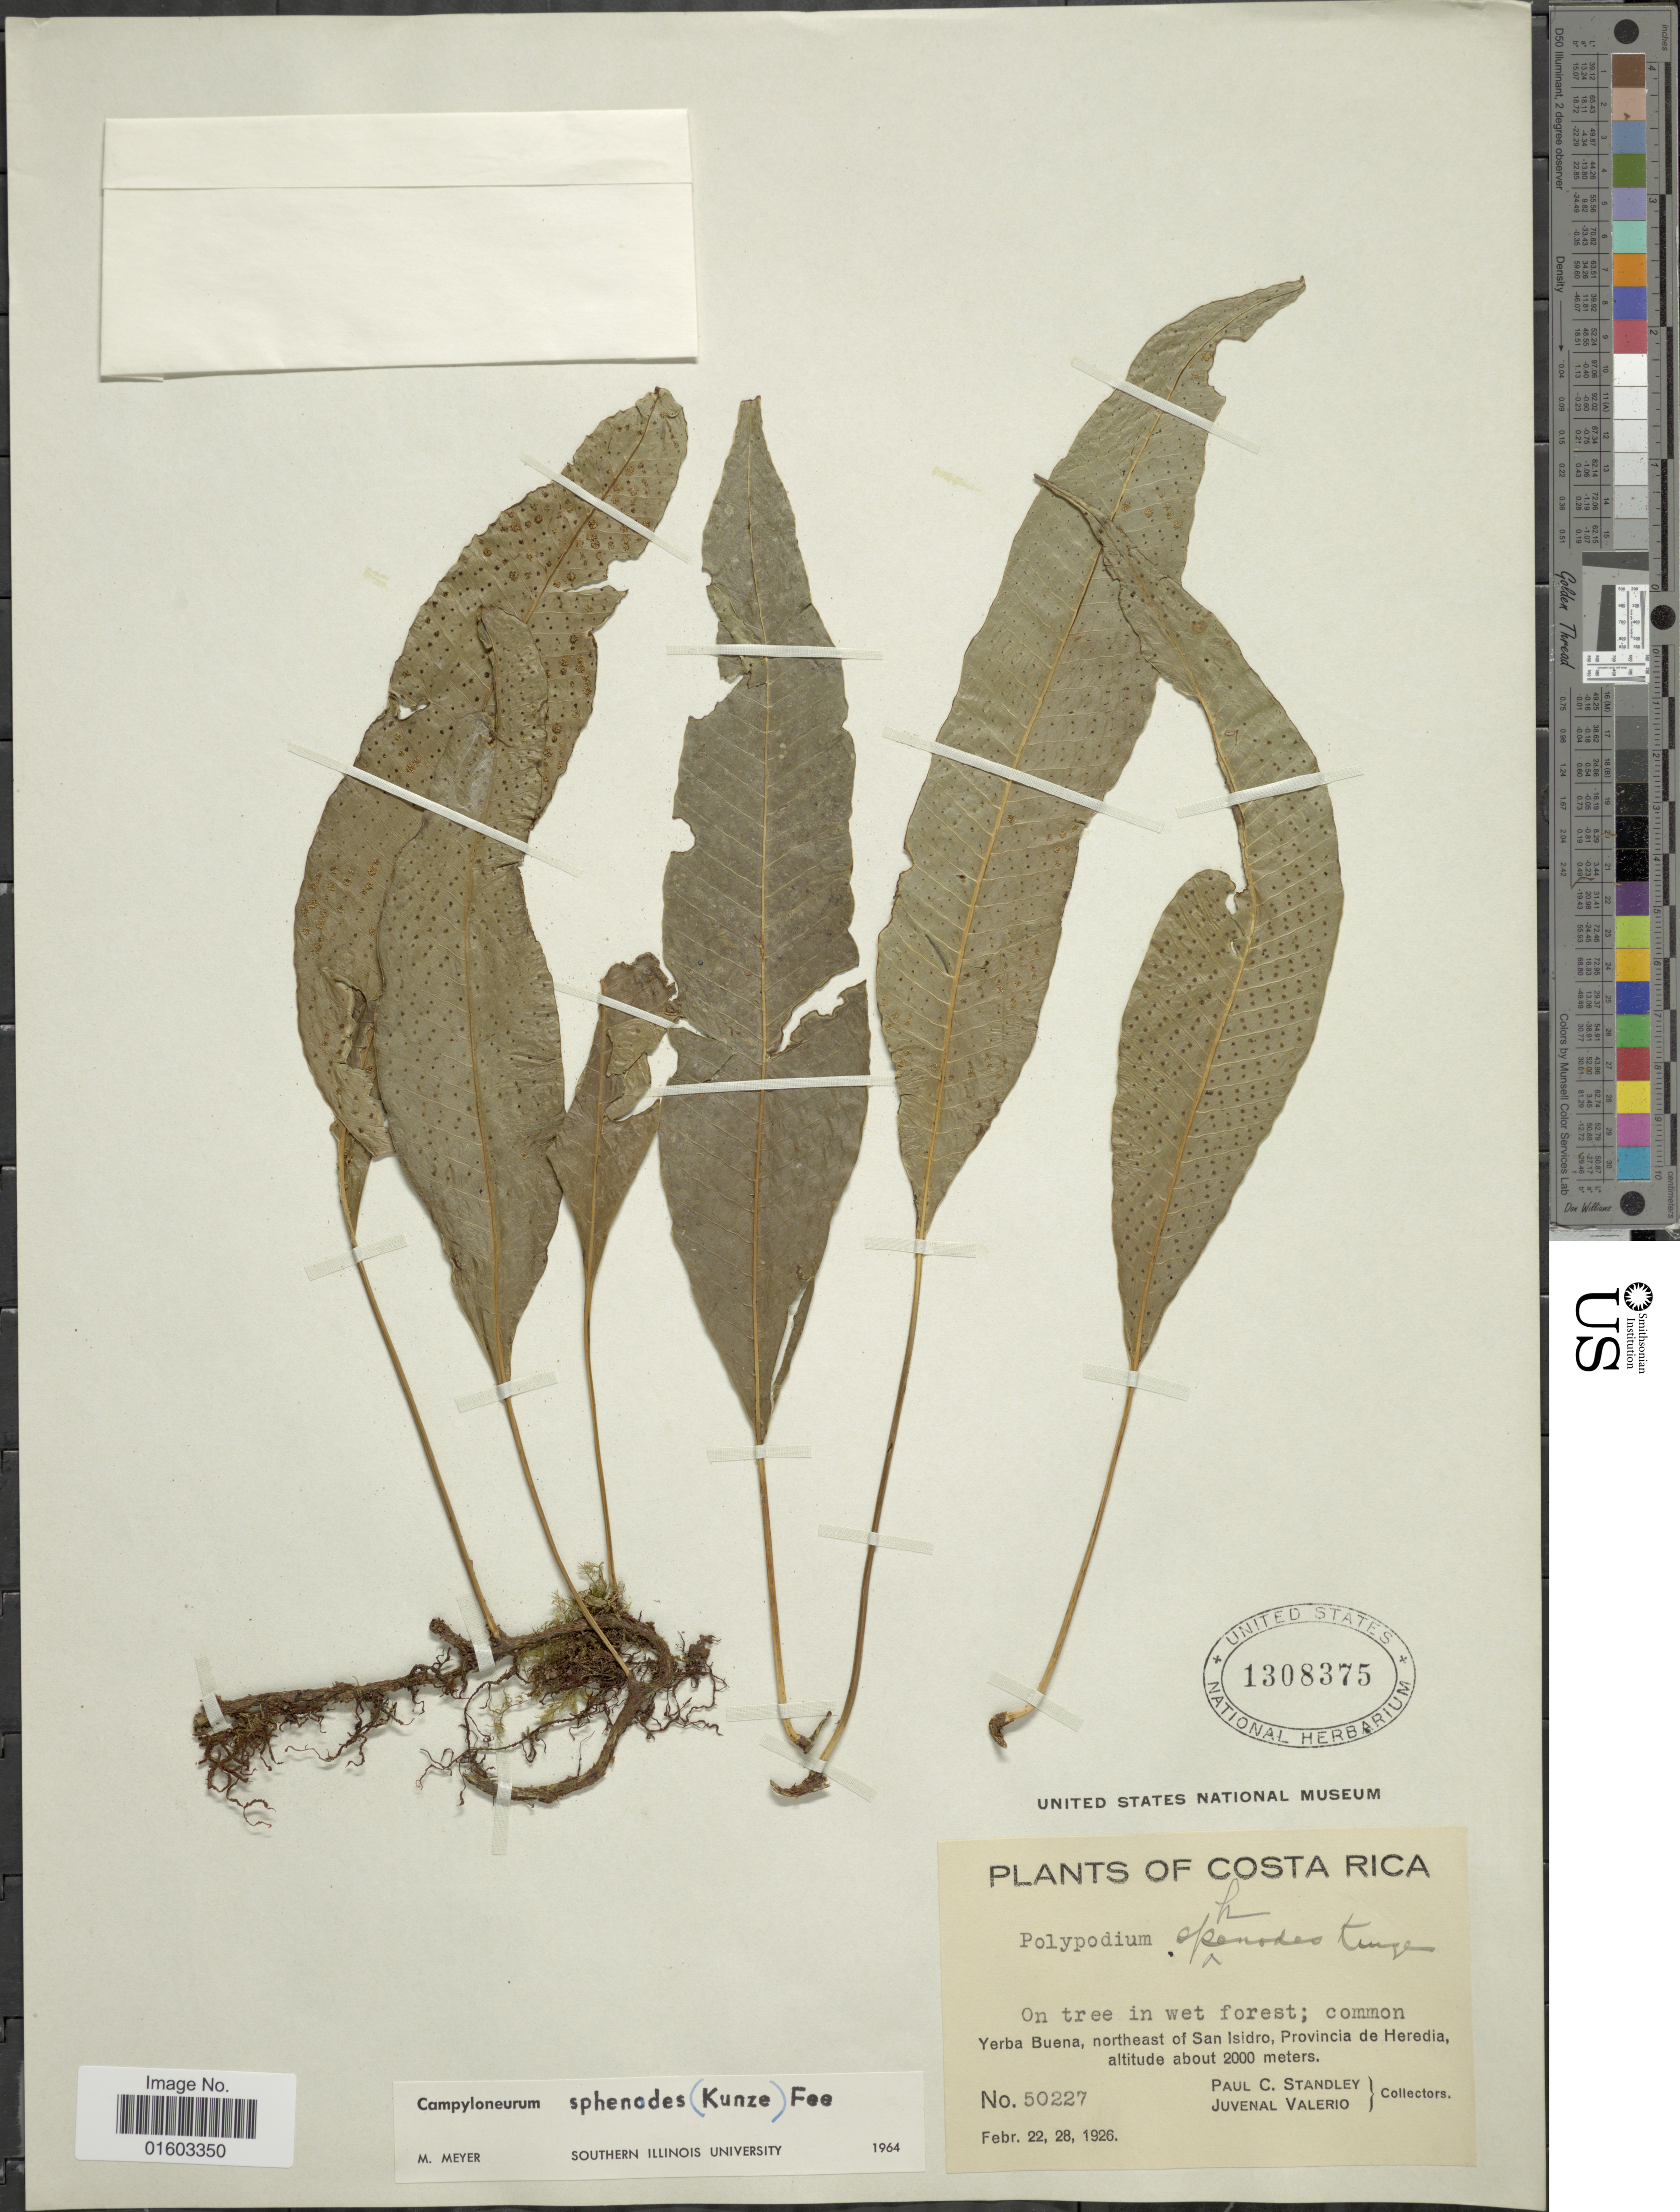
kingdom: Plantae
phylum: Tracheophyta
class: Polypodiopsida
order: Polypodiales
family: Polypodiaceae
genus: Campyloneurum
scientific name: Campyloneurum wercklei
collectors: P. C. Standley & J. Valerio R.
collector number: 50227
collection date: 1926-02-22/1926-02-28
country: Costa Rica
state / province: Heredia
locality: Yerba Buena, northeast of San Isidro, Provincia de Heredia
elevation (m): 2000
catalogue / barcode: US 1308375